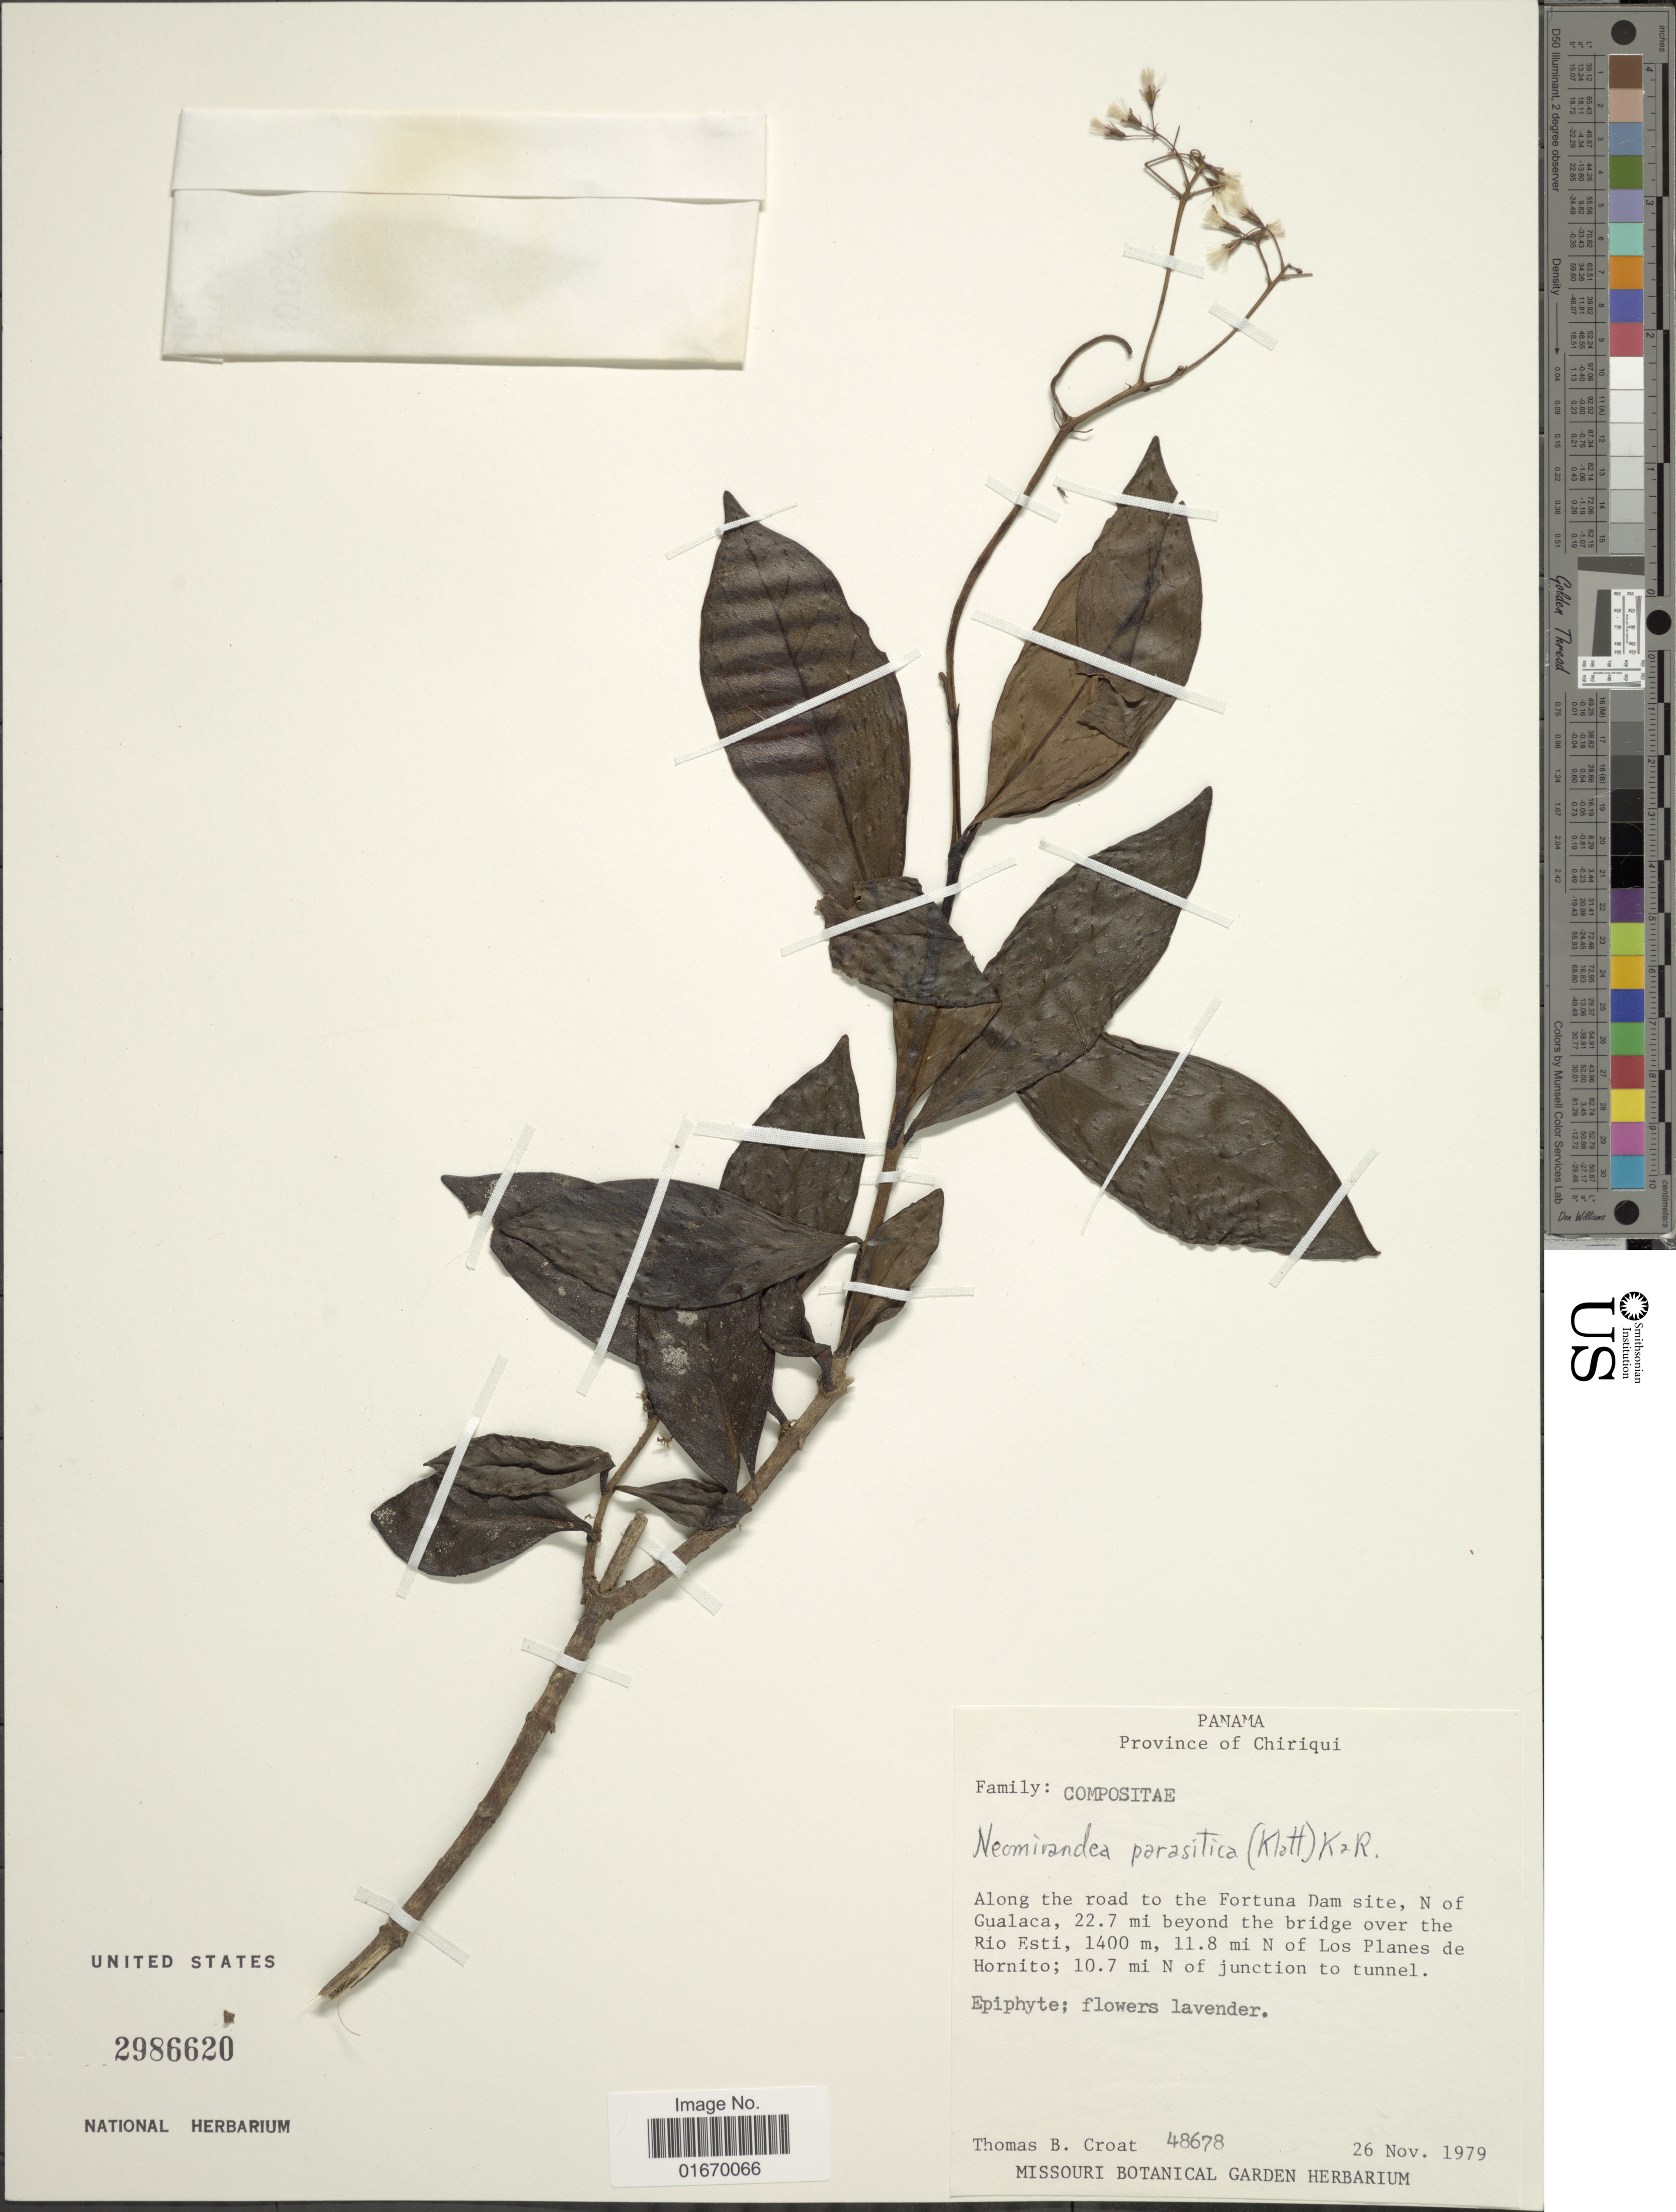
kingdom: Plantae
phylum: Tracheophyta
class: Magnoliopsida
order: Asterales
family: Asteraceae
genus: Neomirandea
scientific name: Neomirandea parasitica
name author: (Klatt) R.M. King & H. Rob.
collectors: T. B. Croat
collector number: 48678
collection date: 1979-11-26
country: Panama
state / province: Chiriqui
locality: Along the road to the Fortuna Dam site, N of Gualaca, 22.7 mi beyond the bridge over the Rio Esti, 11.8 mi N of Los Planes de Hornito, 10.7 mi N of junction to tunnel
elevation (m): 1400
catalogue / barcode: US 2986620